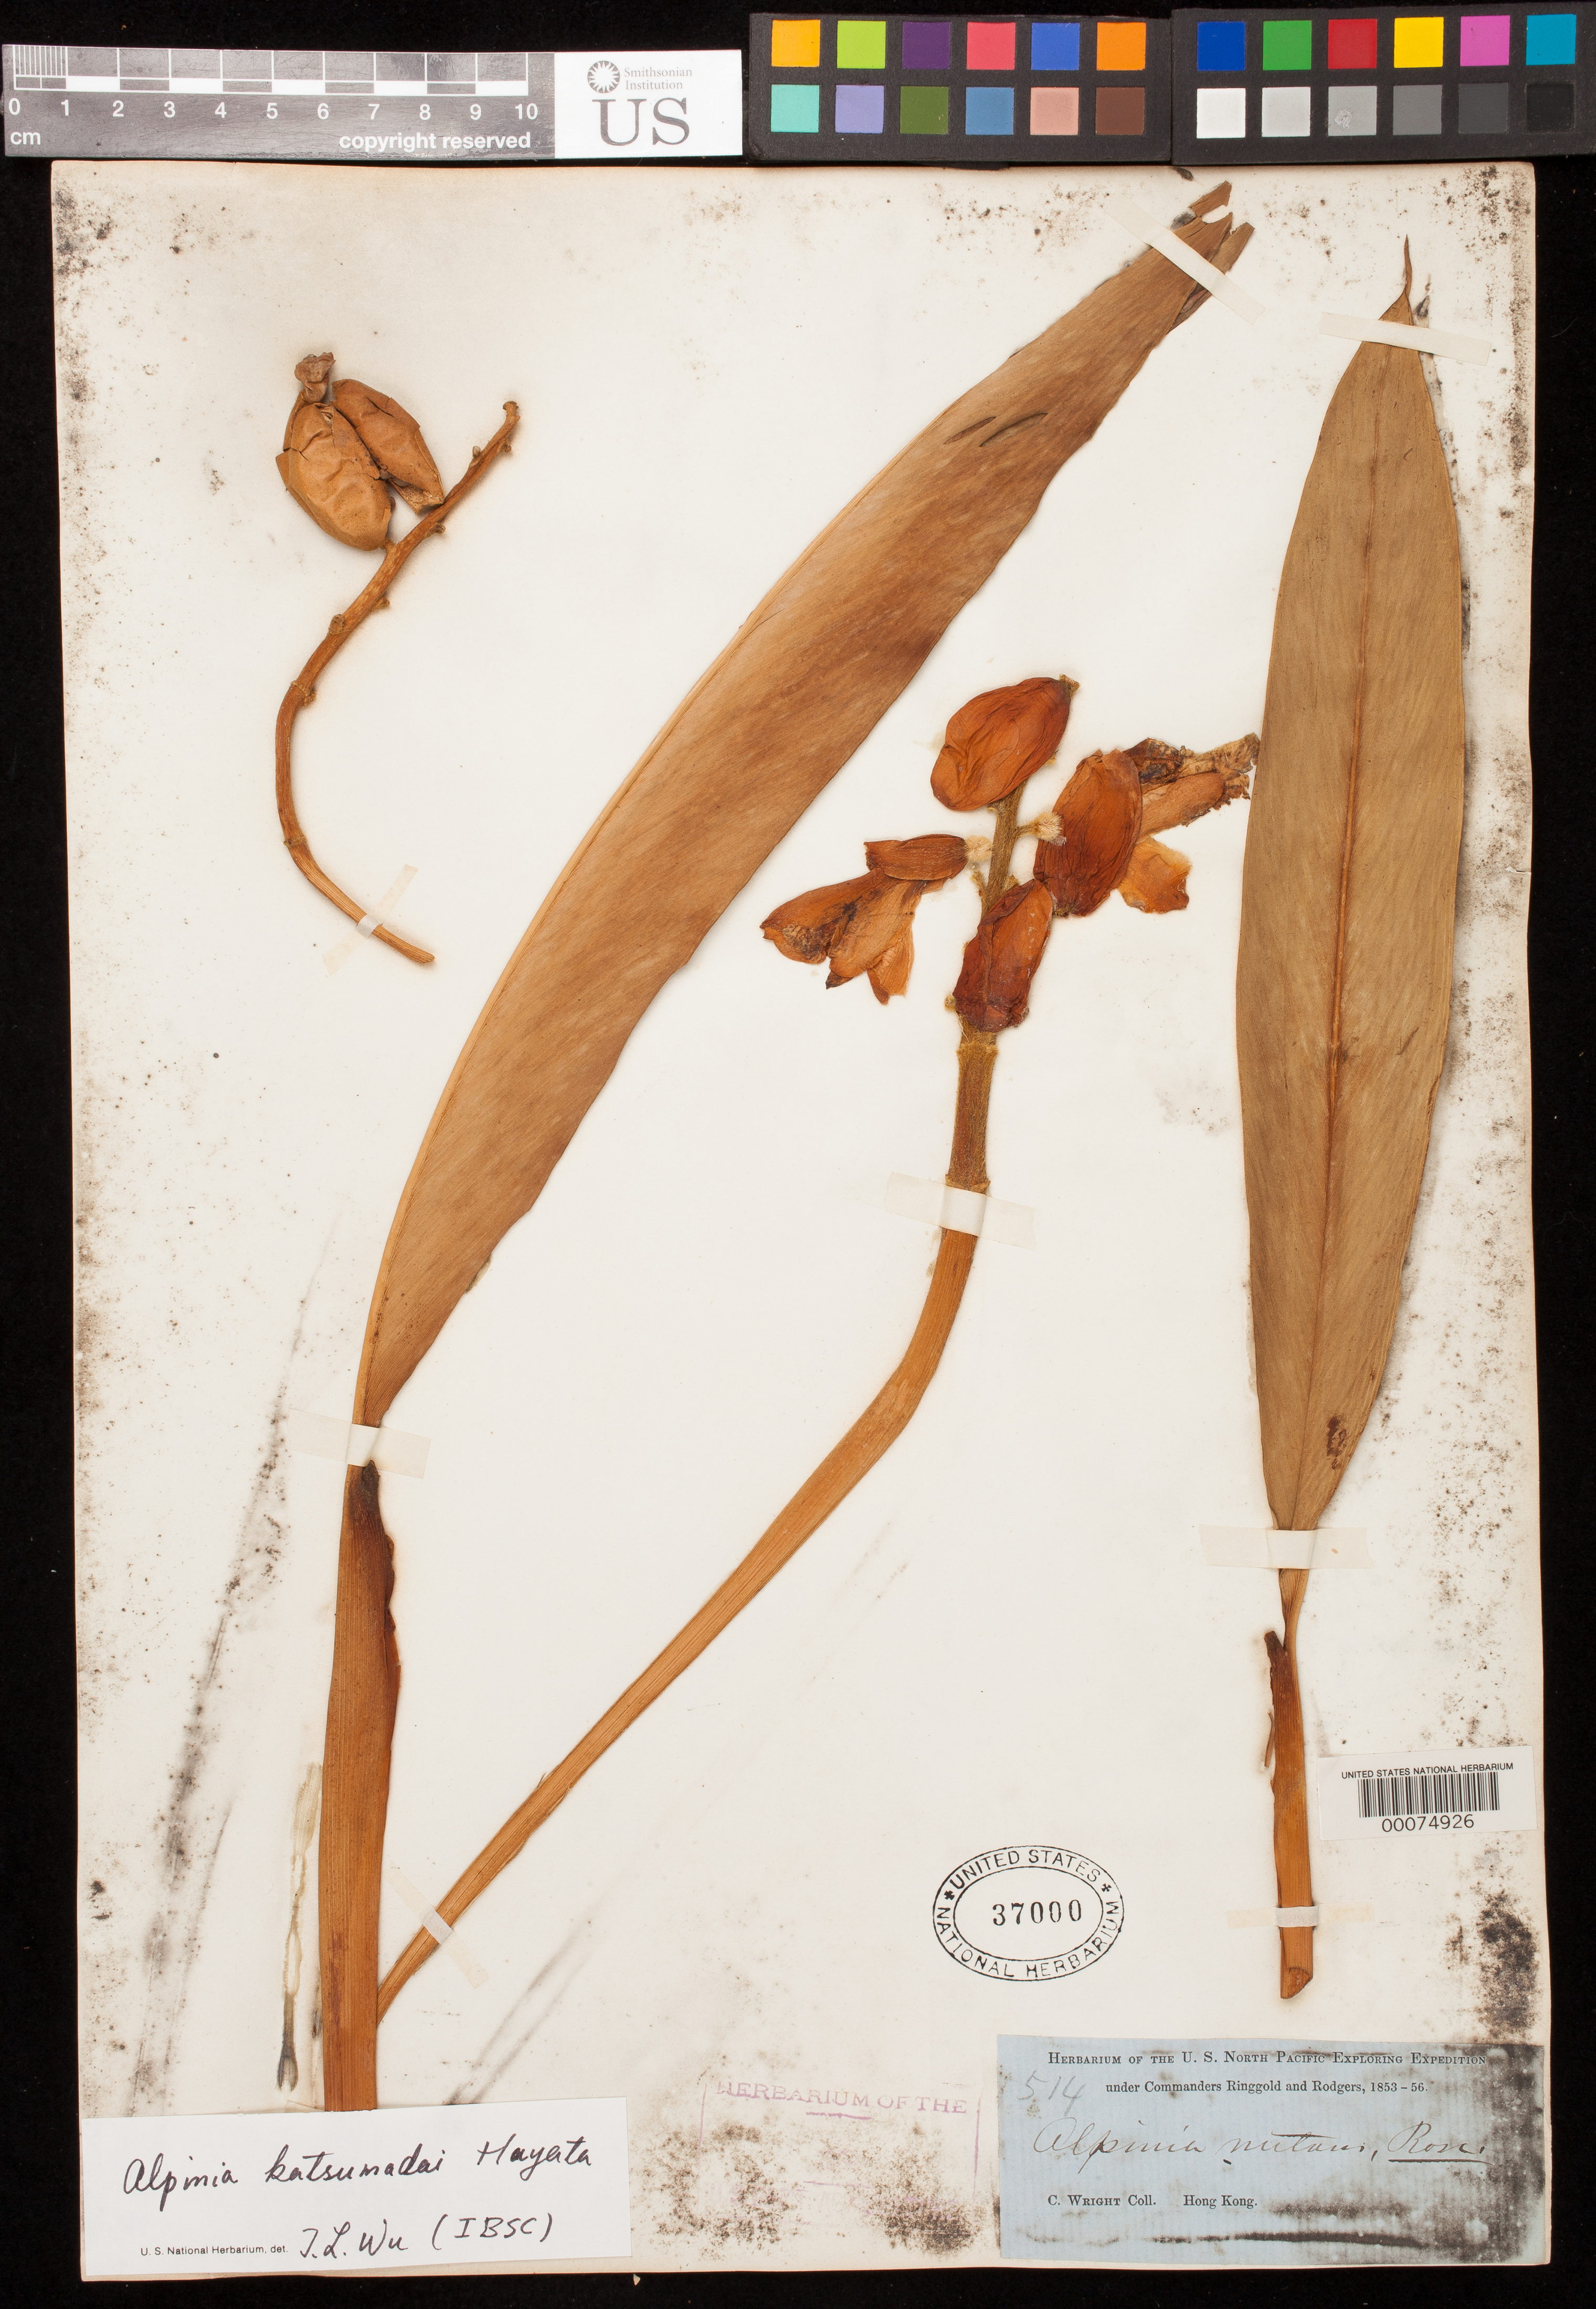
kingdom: Plantae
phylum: Tracheophyta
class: Liliopsida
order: Zingiberales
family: Zingiberaceae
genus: Alpinia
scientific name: Alpinia katsumadai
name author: Hayata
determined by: Wu, Te-Ling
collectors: C. Wright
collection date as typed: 1853 to -- -- 1856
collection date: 1853/1856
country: China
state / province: Hong Kong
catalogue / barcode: US 37000